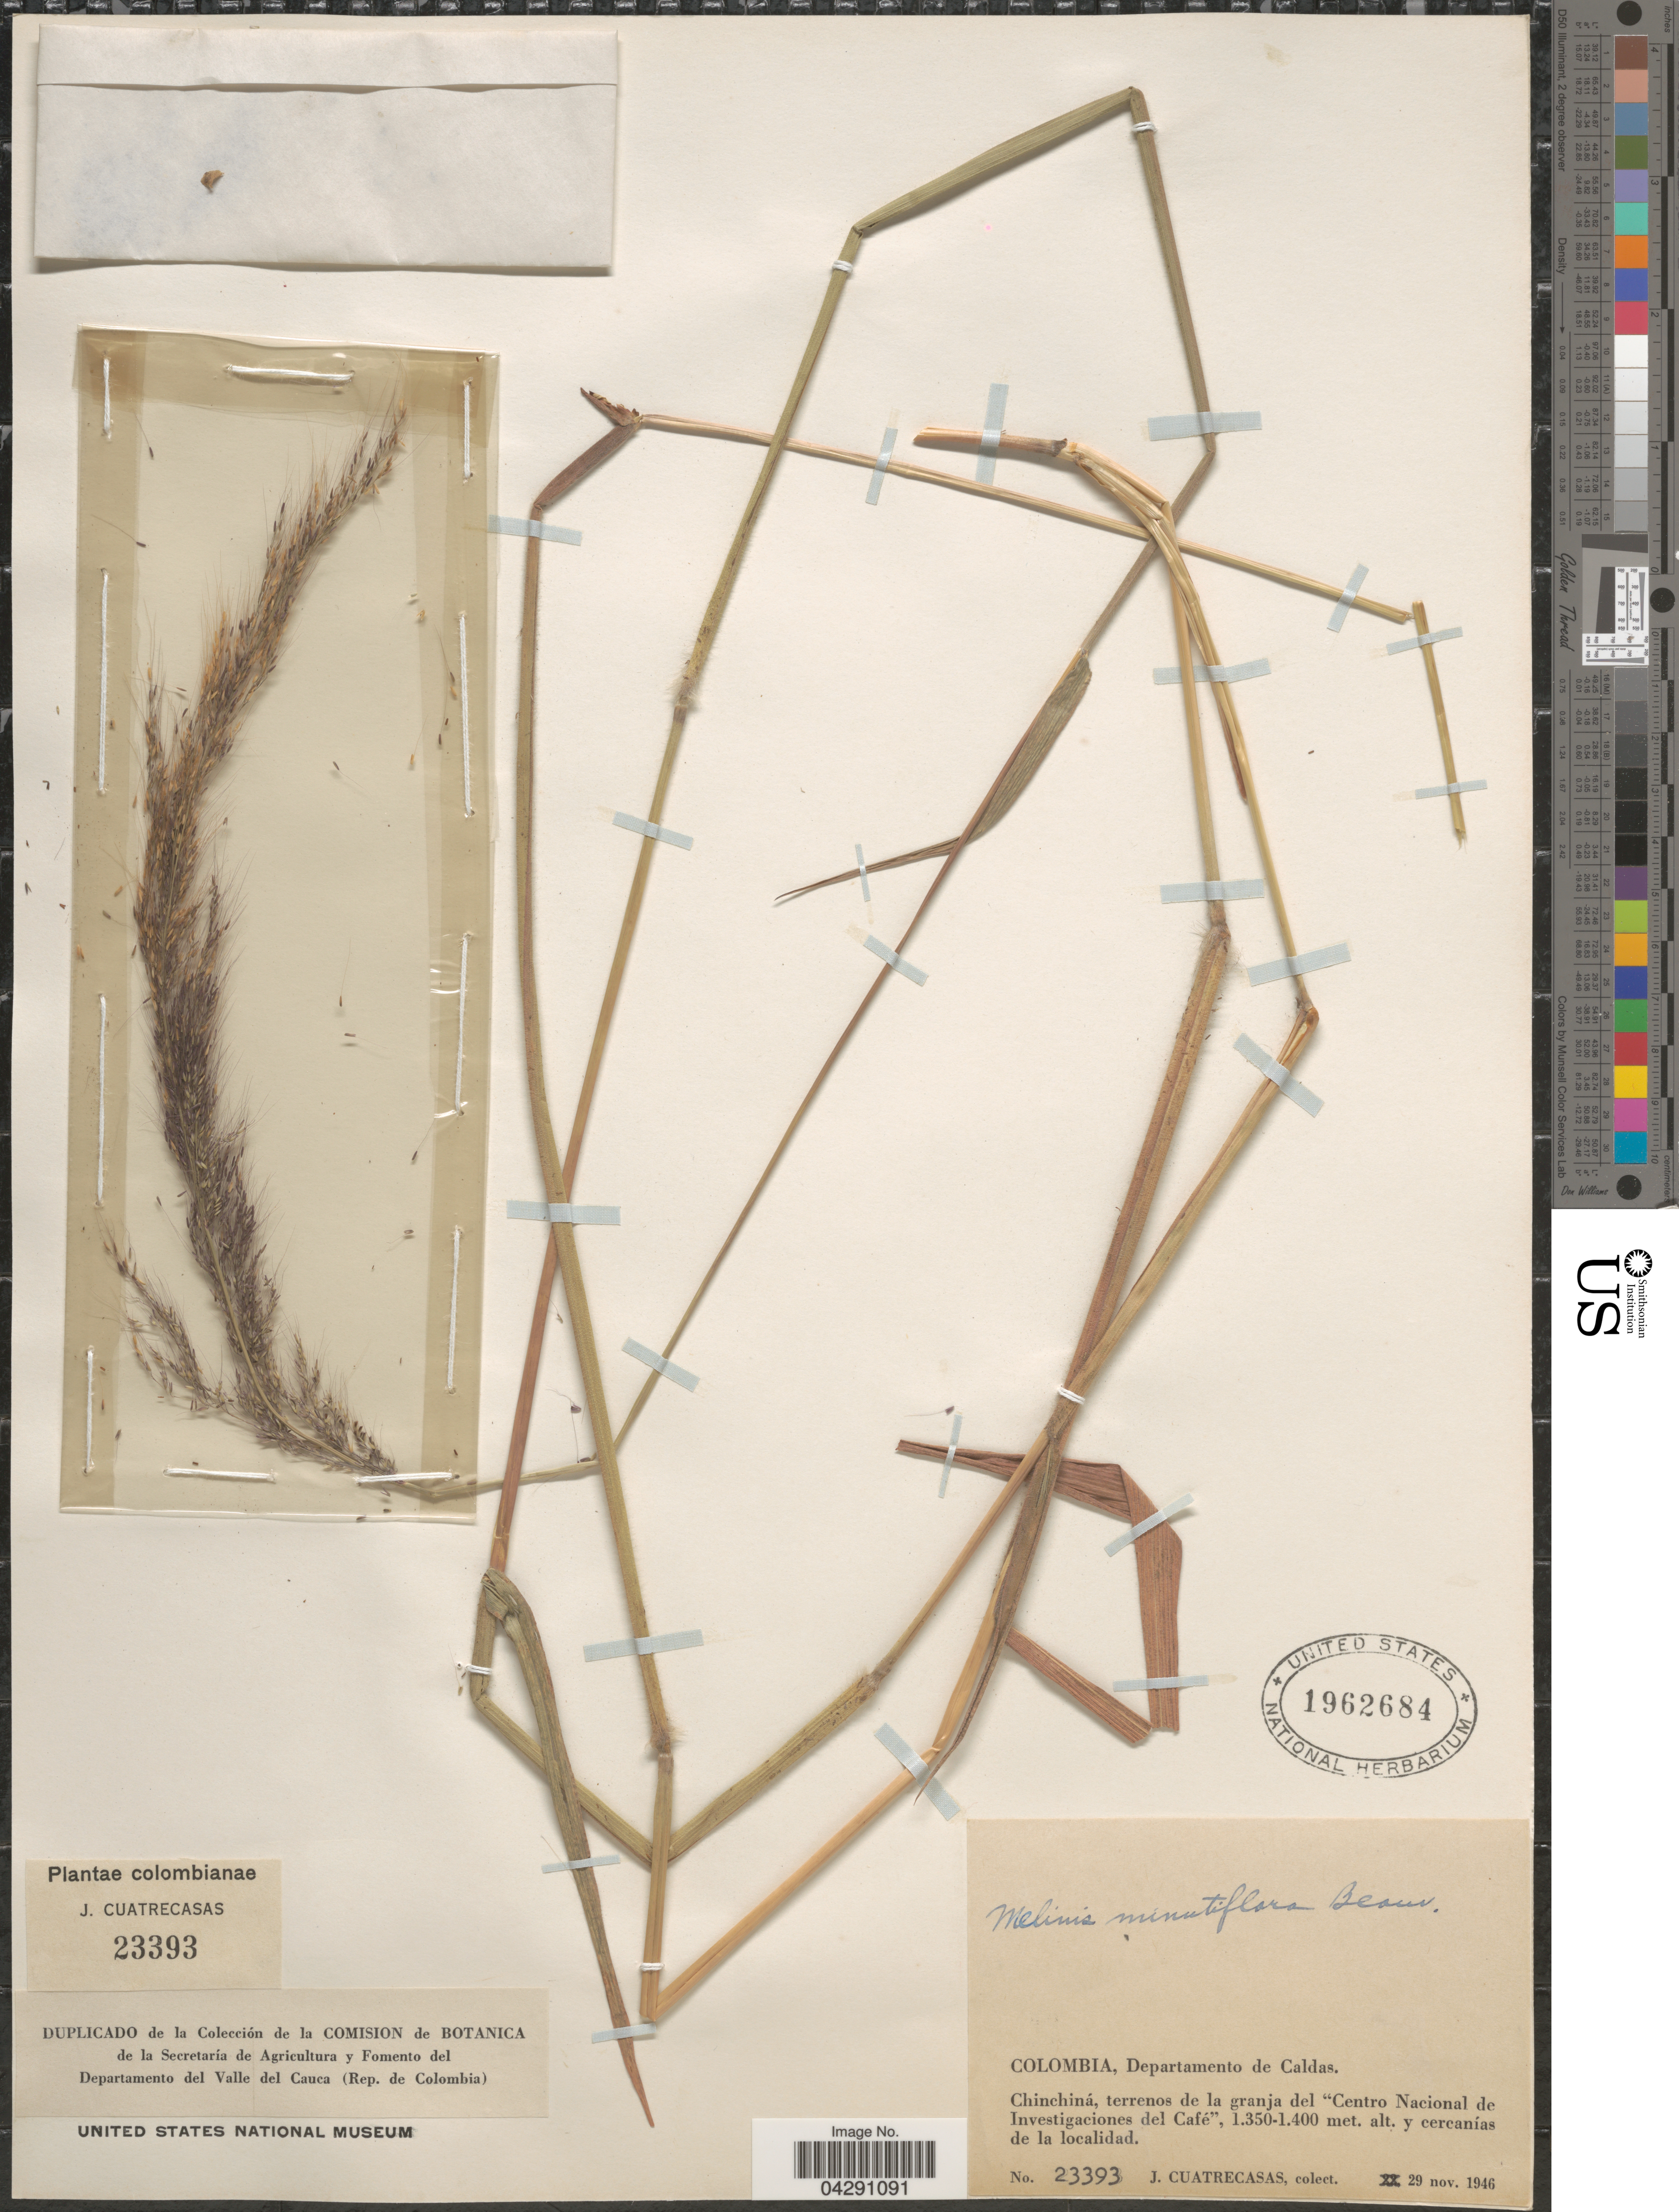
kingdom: Plantae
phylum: Tracheophyta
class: Liliopsida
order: Poales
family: Poaceae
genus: Melinis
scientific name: Melinis minutiflora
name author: P. Beauv.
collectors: J. Cuatrecasas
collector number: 23393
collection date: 1946-11-29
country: Colombia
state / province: Caldas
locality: Departamento de Caldas. Chinchiná, terrenos de la granja del "Centro Nacional de Investigaciones del Café".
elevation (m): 1350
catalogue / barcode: US 1962684